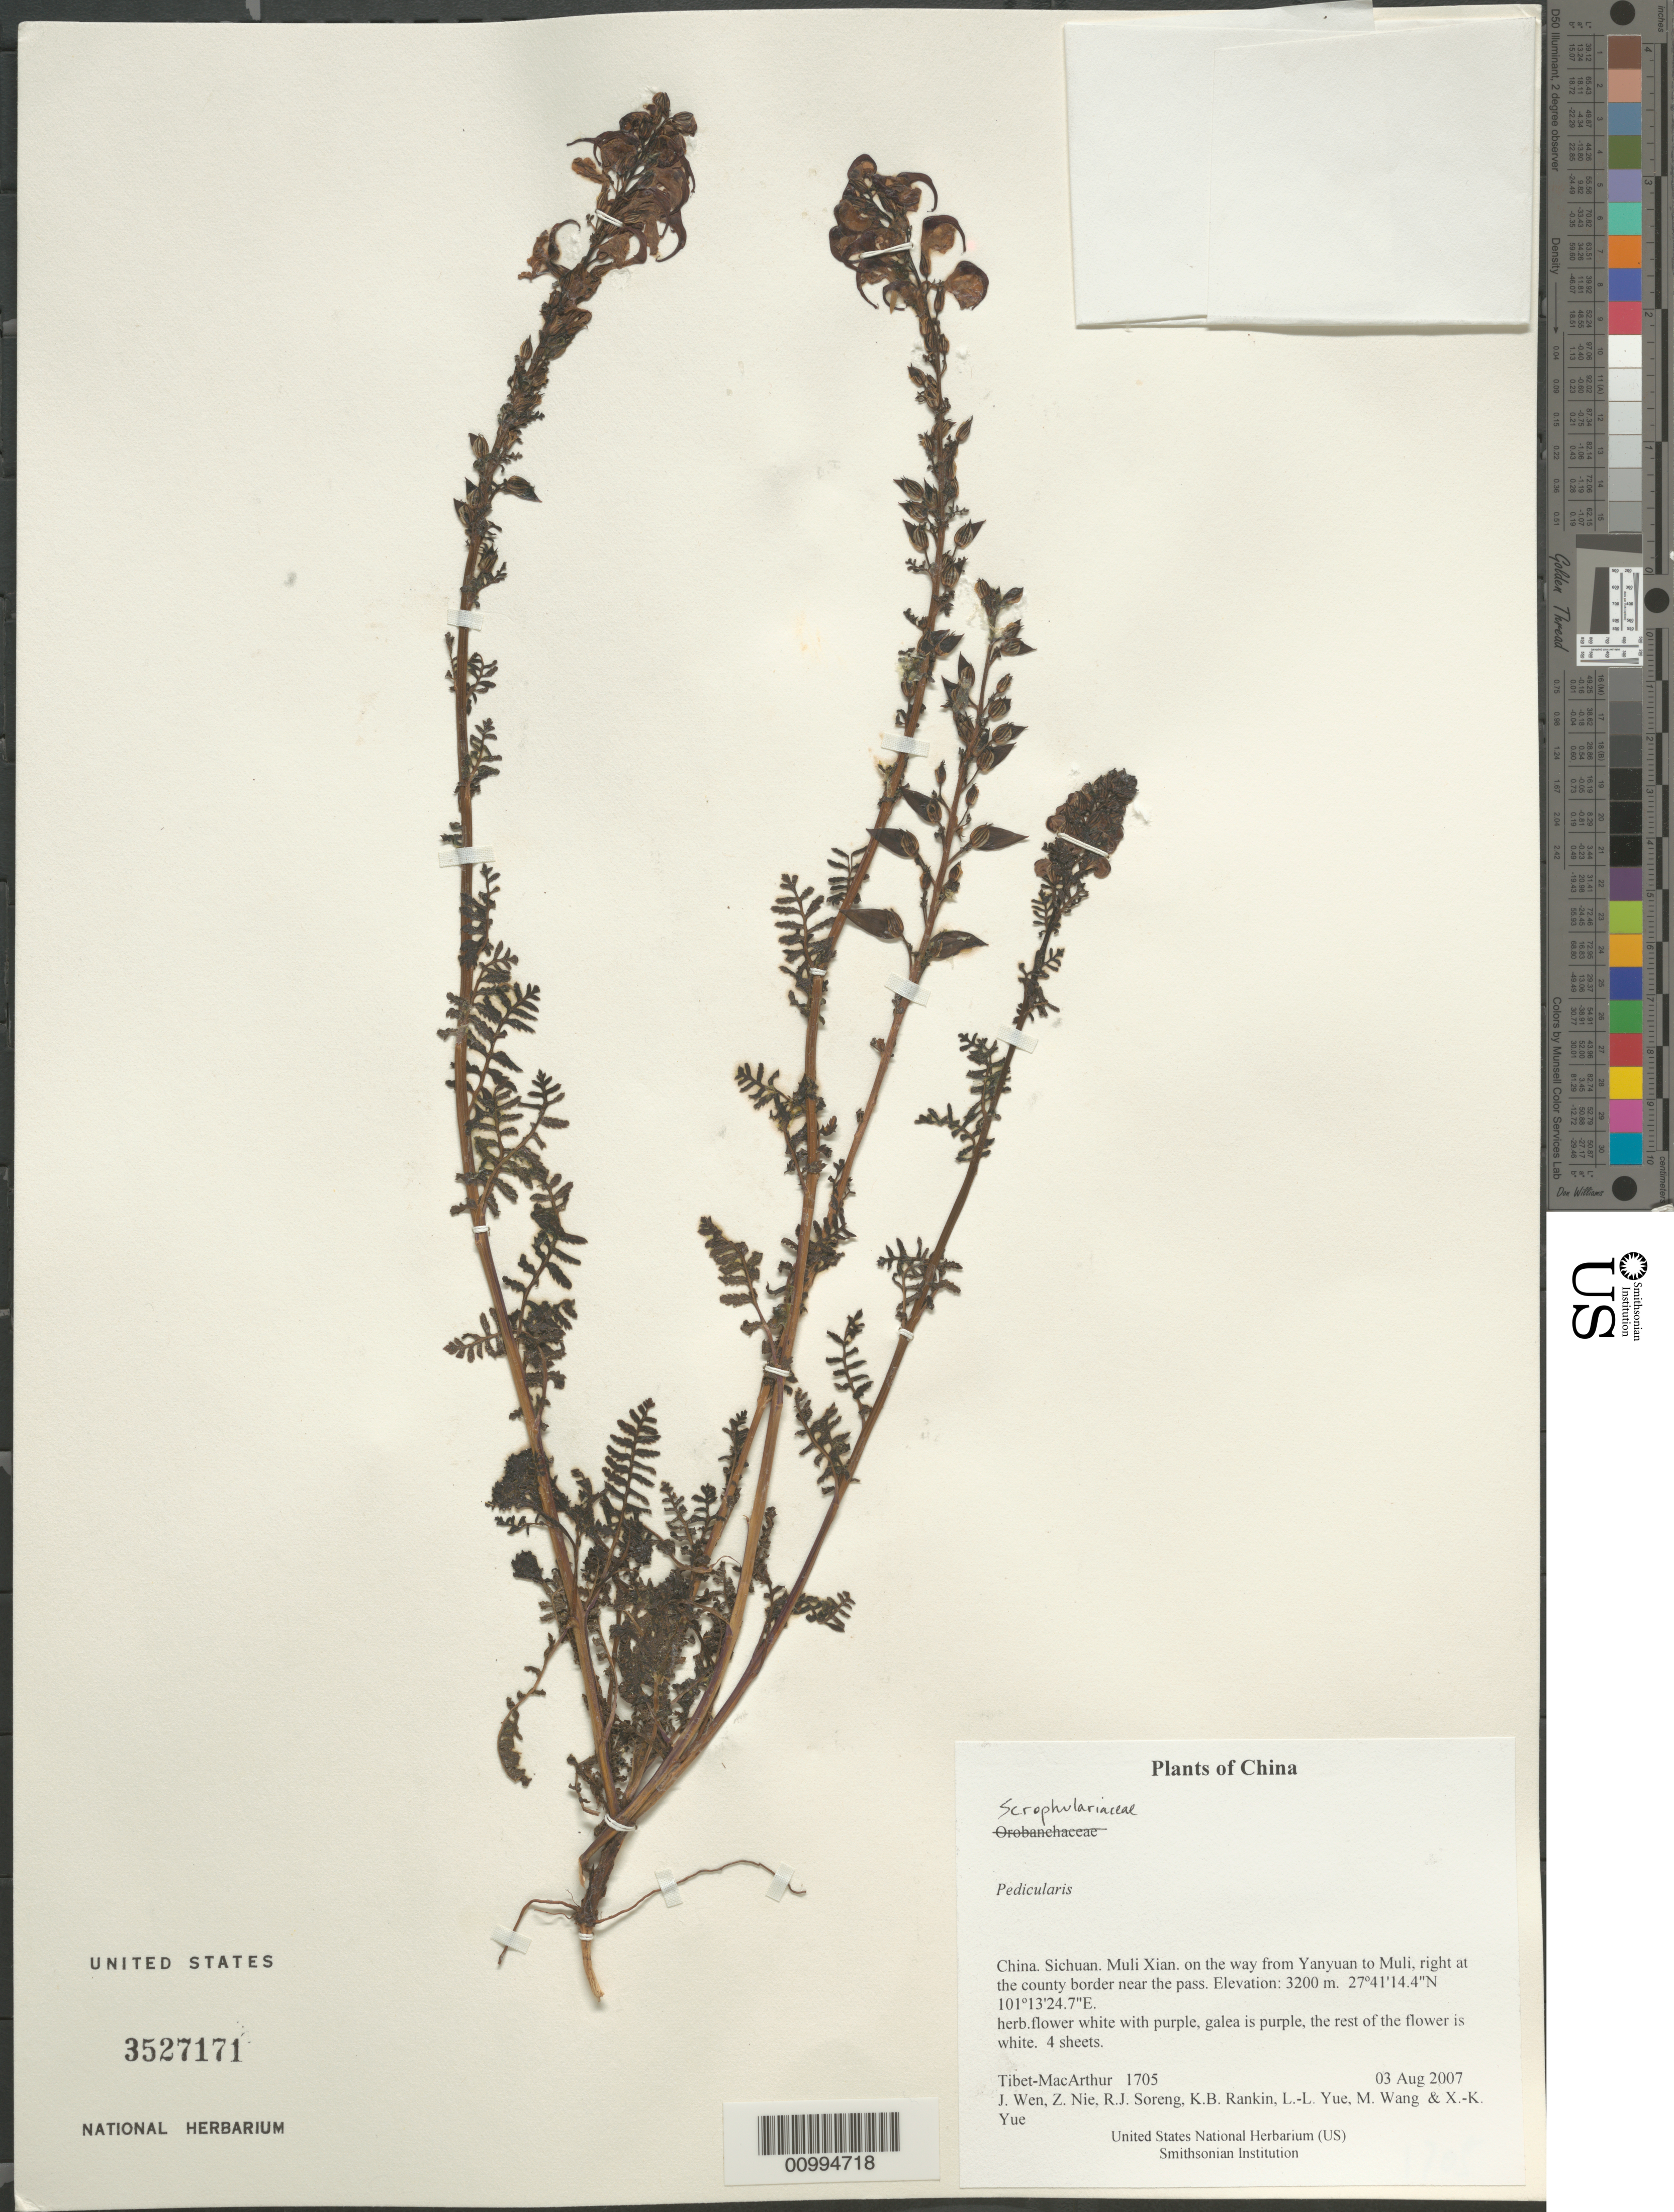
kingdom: Plantae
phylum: Tracheophyta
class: Magnoliopsida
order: Lamiales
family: Orobanchaceae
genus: Pedicularis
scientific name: Pedicularis sp.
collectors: Tibet-MacArthur, J. Wen, Z. Nie, R. J. Soreng, K. Rankin, L. Yue, M. Wang & X. Yue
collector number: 1705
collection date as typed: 03 Aug 2007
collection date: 2007-08-03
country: China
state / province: Sichuan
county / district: Muli Xian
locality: on the way from Yanyuan to Muli, right at the county border near the pass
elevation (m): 3200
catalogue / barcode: US 3527171